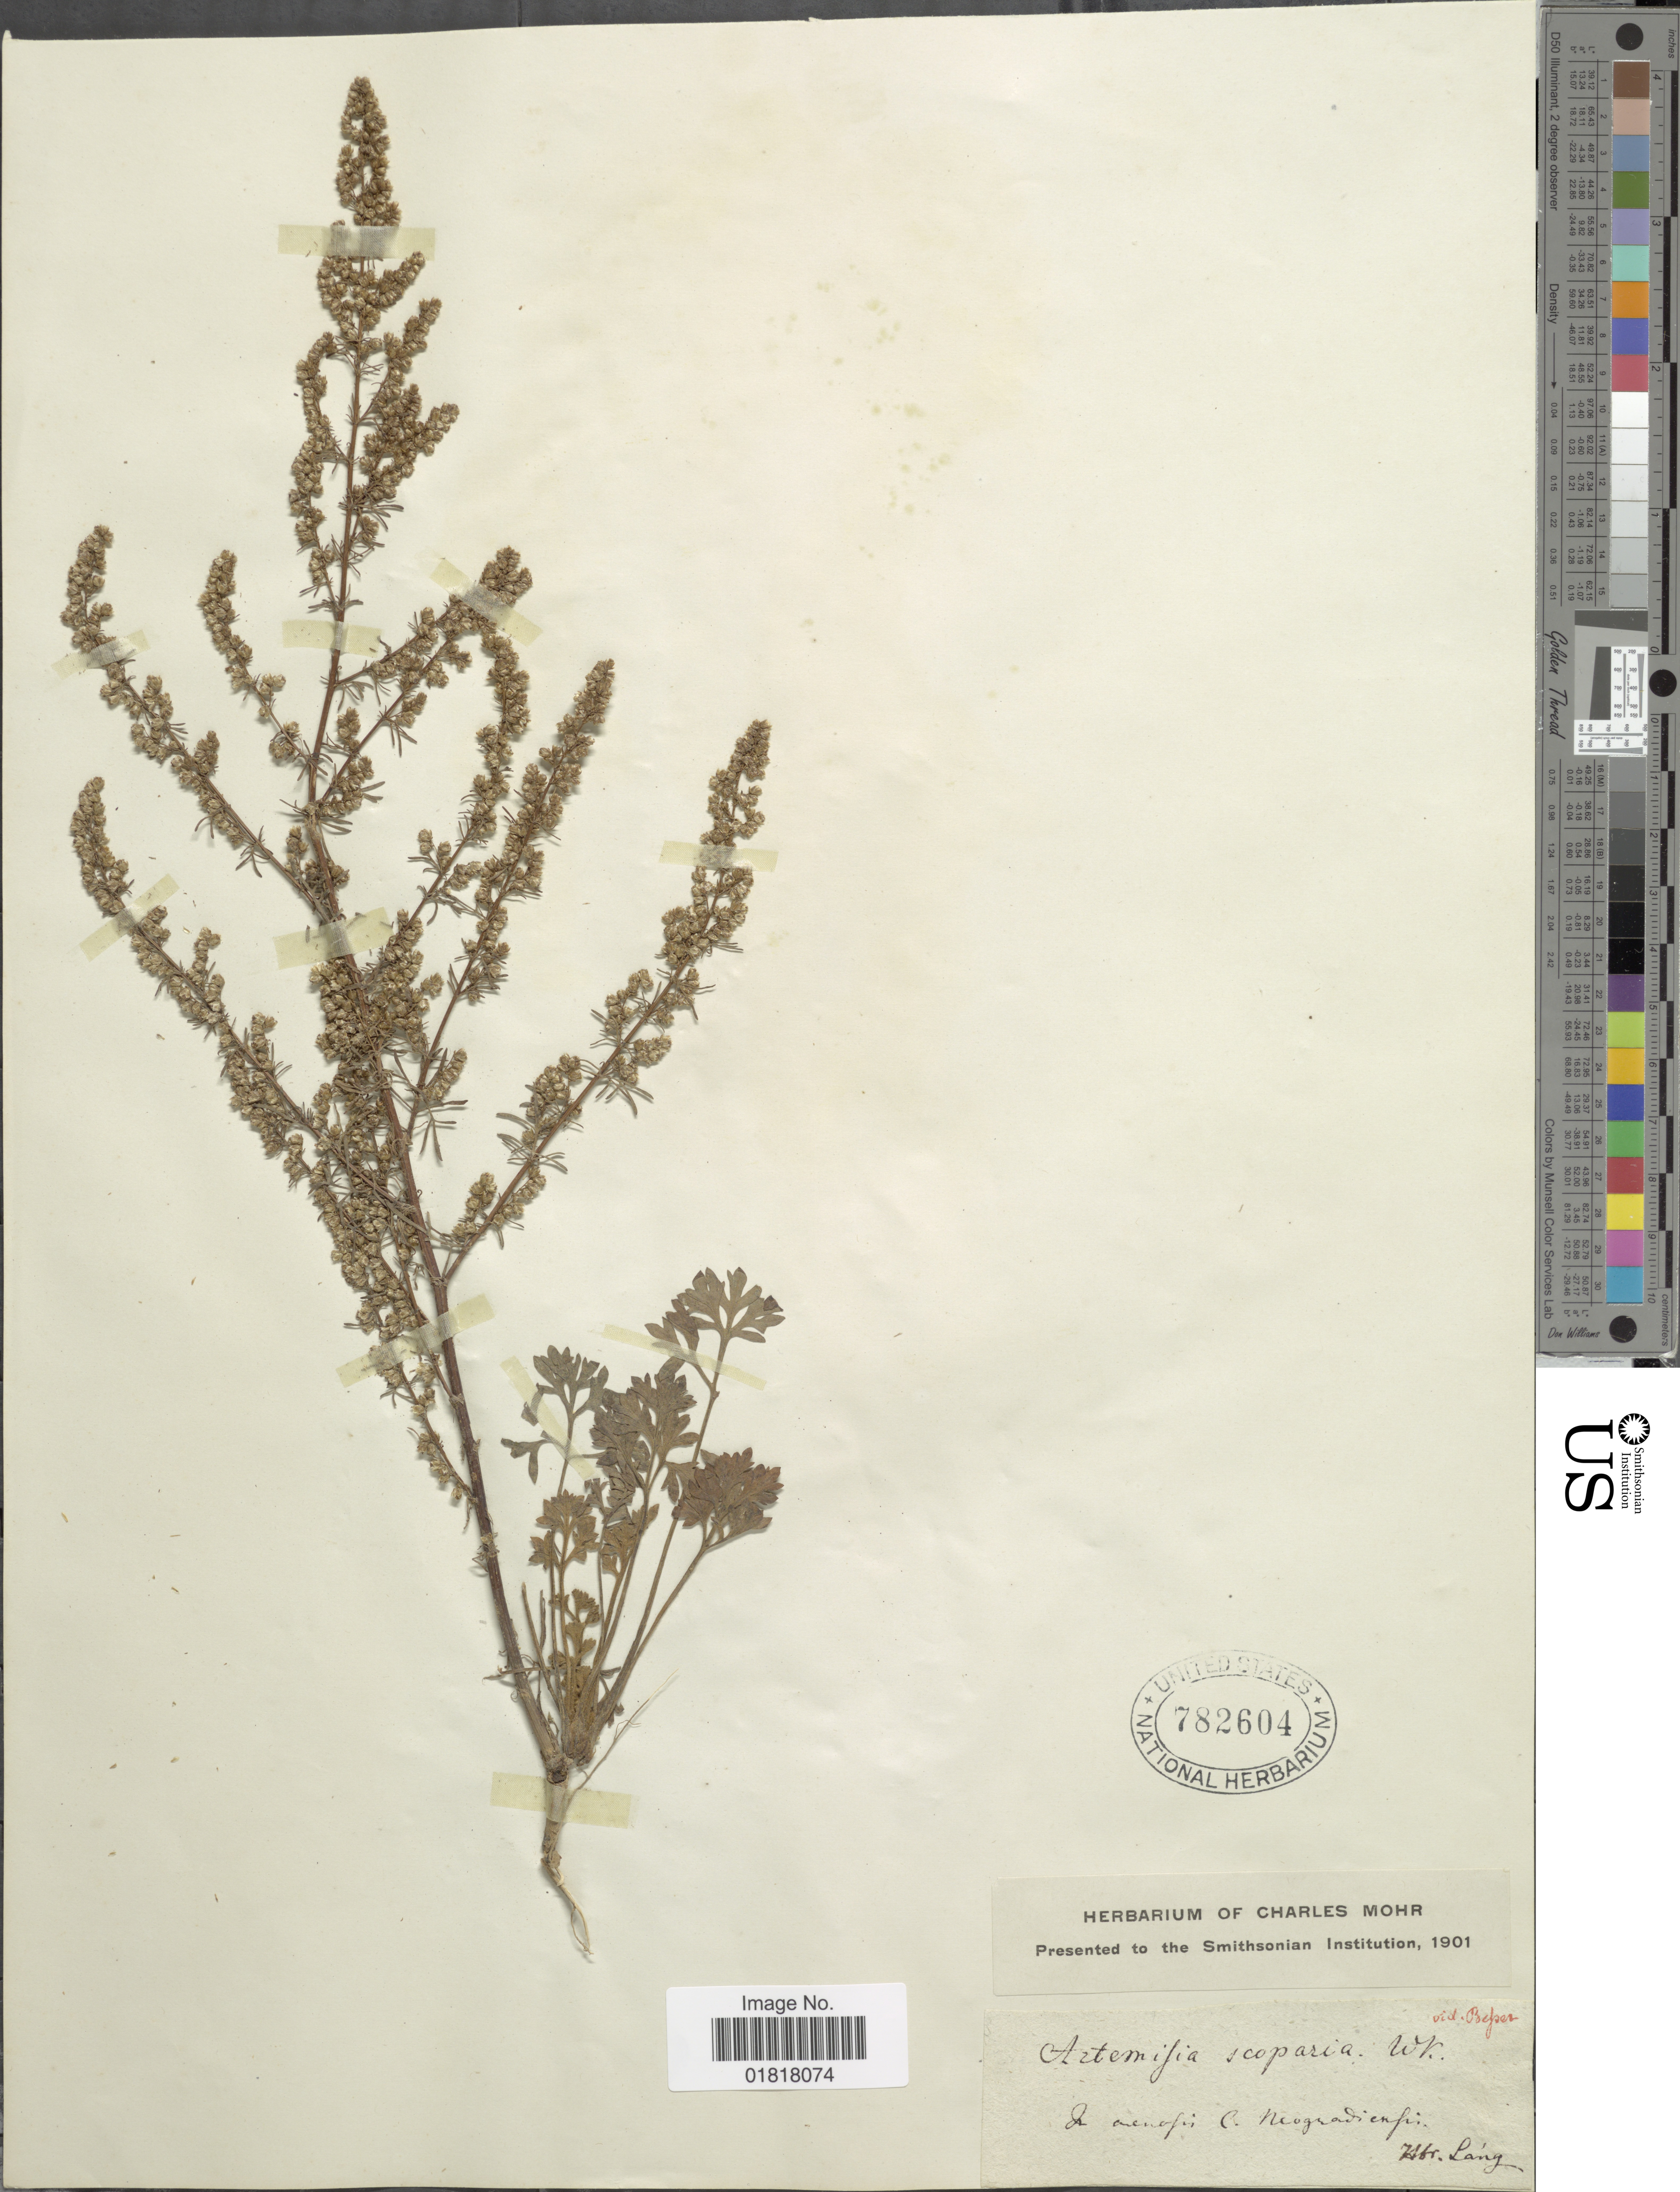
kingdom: Plantae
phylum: Tracheophyta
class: Magnoliopsida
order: Asterales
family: Asteraceae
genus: Artemisia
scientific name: Artemisia scoparia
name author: Waldst. & Kit.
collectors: H. Lang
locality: In memfis, C. Nicogradiendis [interpreted]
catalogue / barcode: US 782604